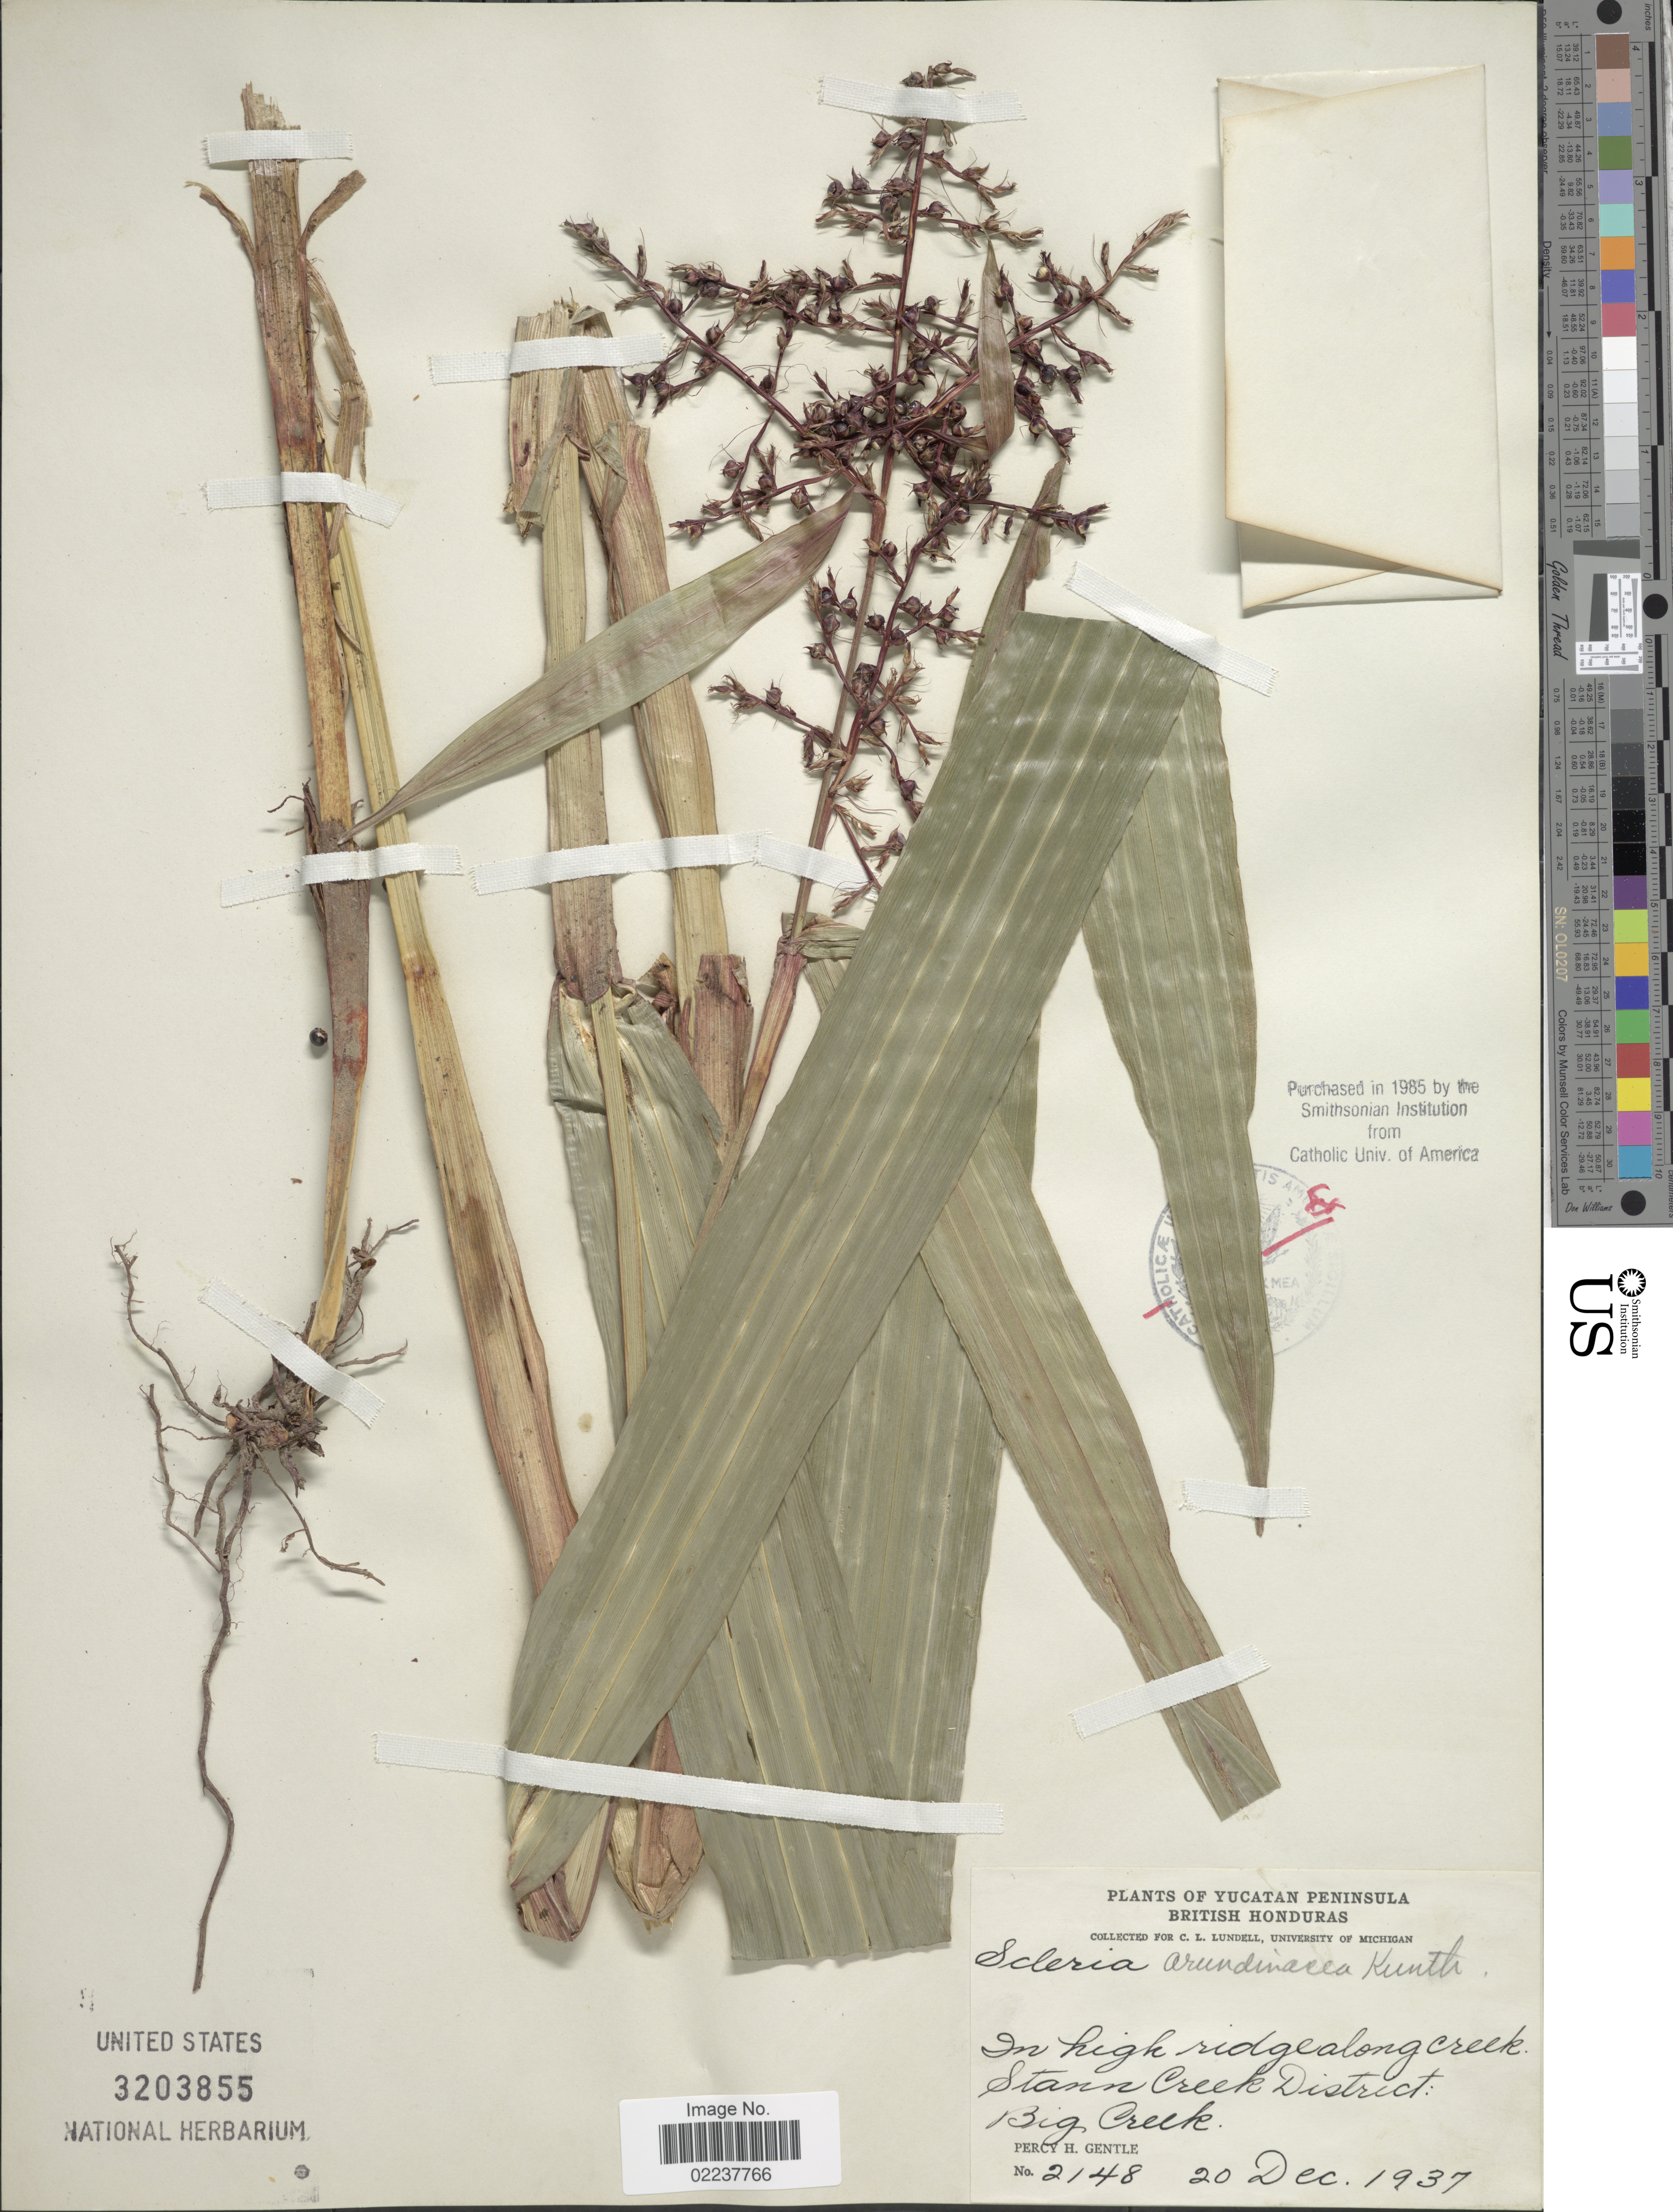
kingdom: Plantae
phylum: Tracheophyta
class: Liliopsida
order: Poales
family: Cyperaceae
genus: Scleria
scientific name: Scleria latifolia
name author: Sw.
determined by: Strong, Mark T., (BOT), Smithsonian Institution - National Museum of Natural History (UNITED STATES)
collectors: P. H. Gentle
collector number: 2148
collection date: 1937-12-20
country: Belize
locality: Yucatan Peninsula, British Honduras, in high ridge along creek Stann Creek District: Big Creek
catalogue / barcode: US 3203855